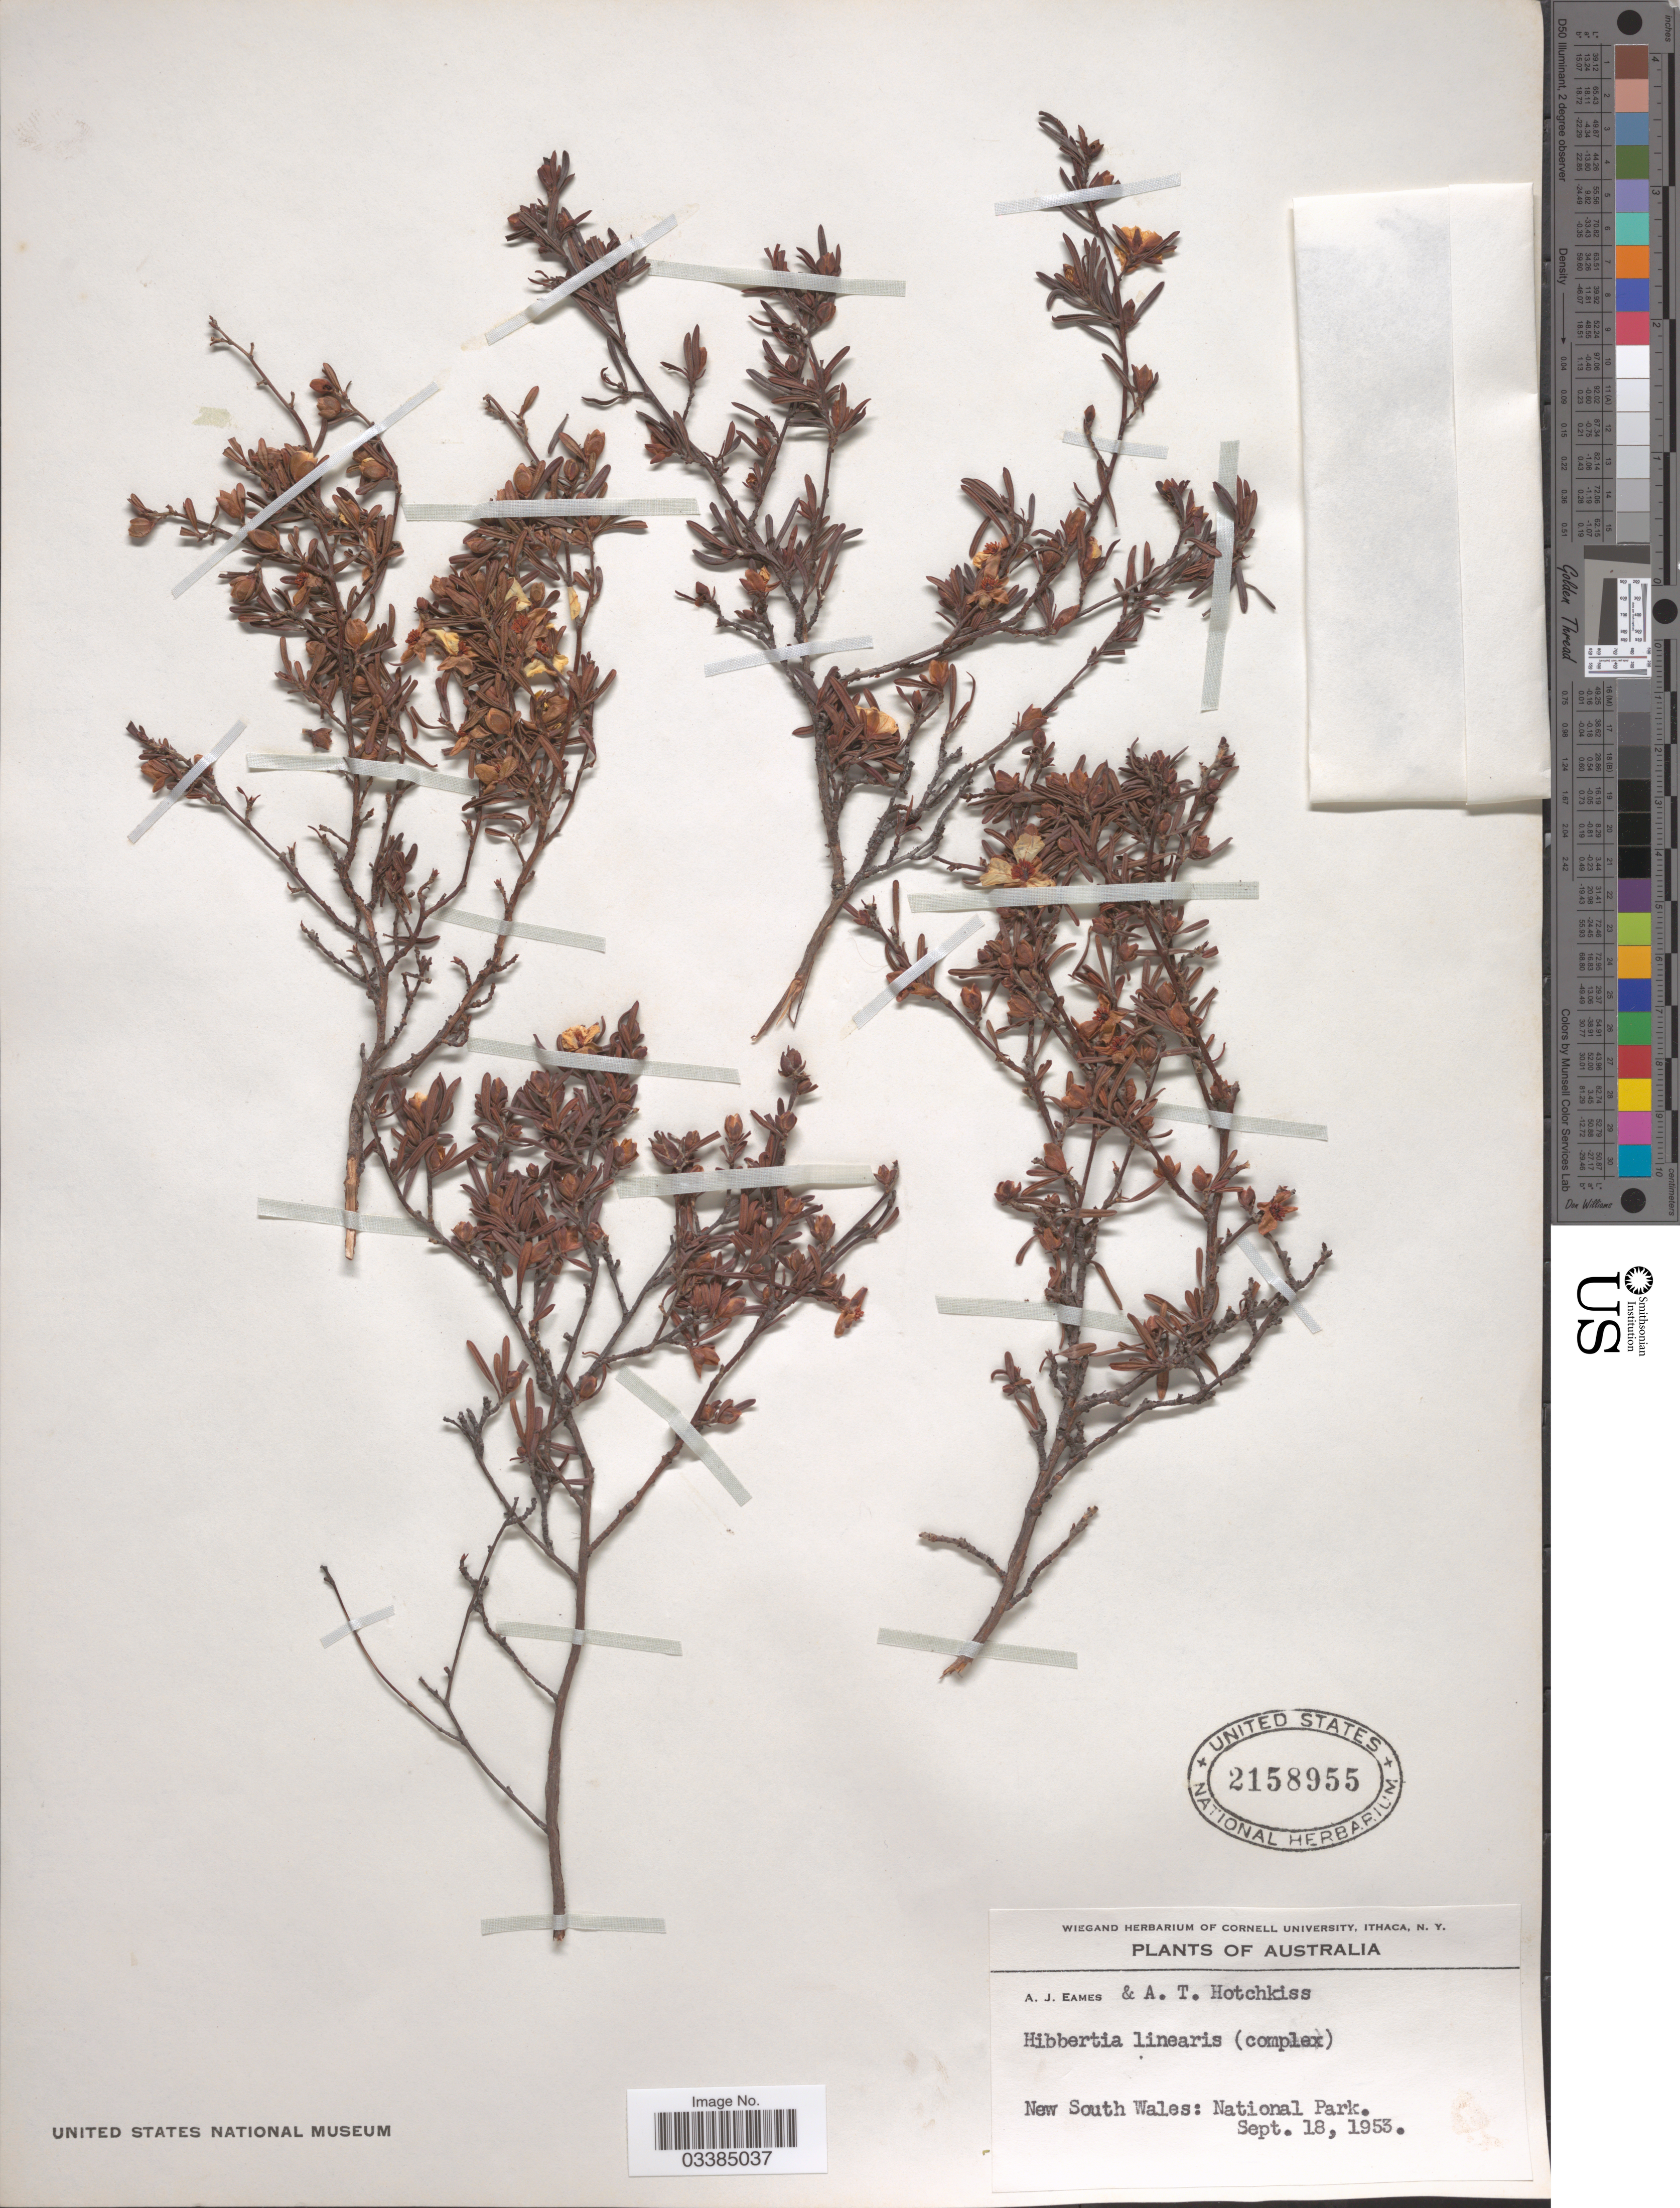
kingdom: Plantae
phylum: Tracheophyta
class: Magnoliopsida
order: Dilleniales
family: Dilleniaceae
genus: Hibbertia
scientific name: Hibbertia linearis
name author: R. Br. ex DC.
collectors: A. J. Eames & A. Hotchkiss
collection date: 1953-09-18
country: Australia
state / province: New South Wales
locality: National Park.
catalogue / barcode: US 2158955